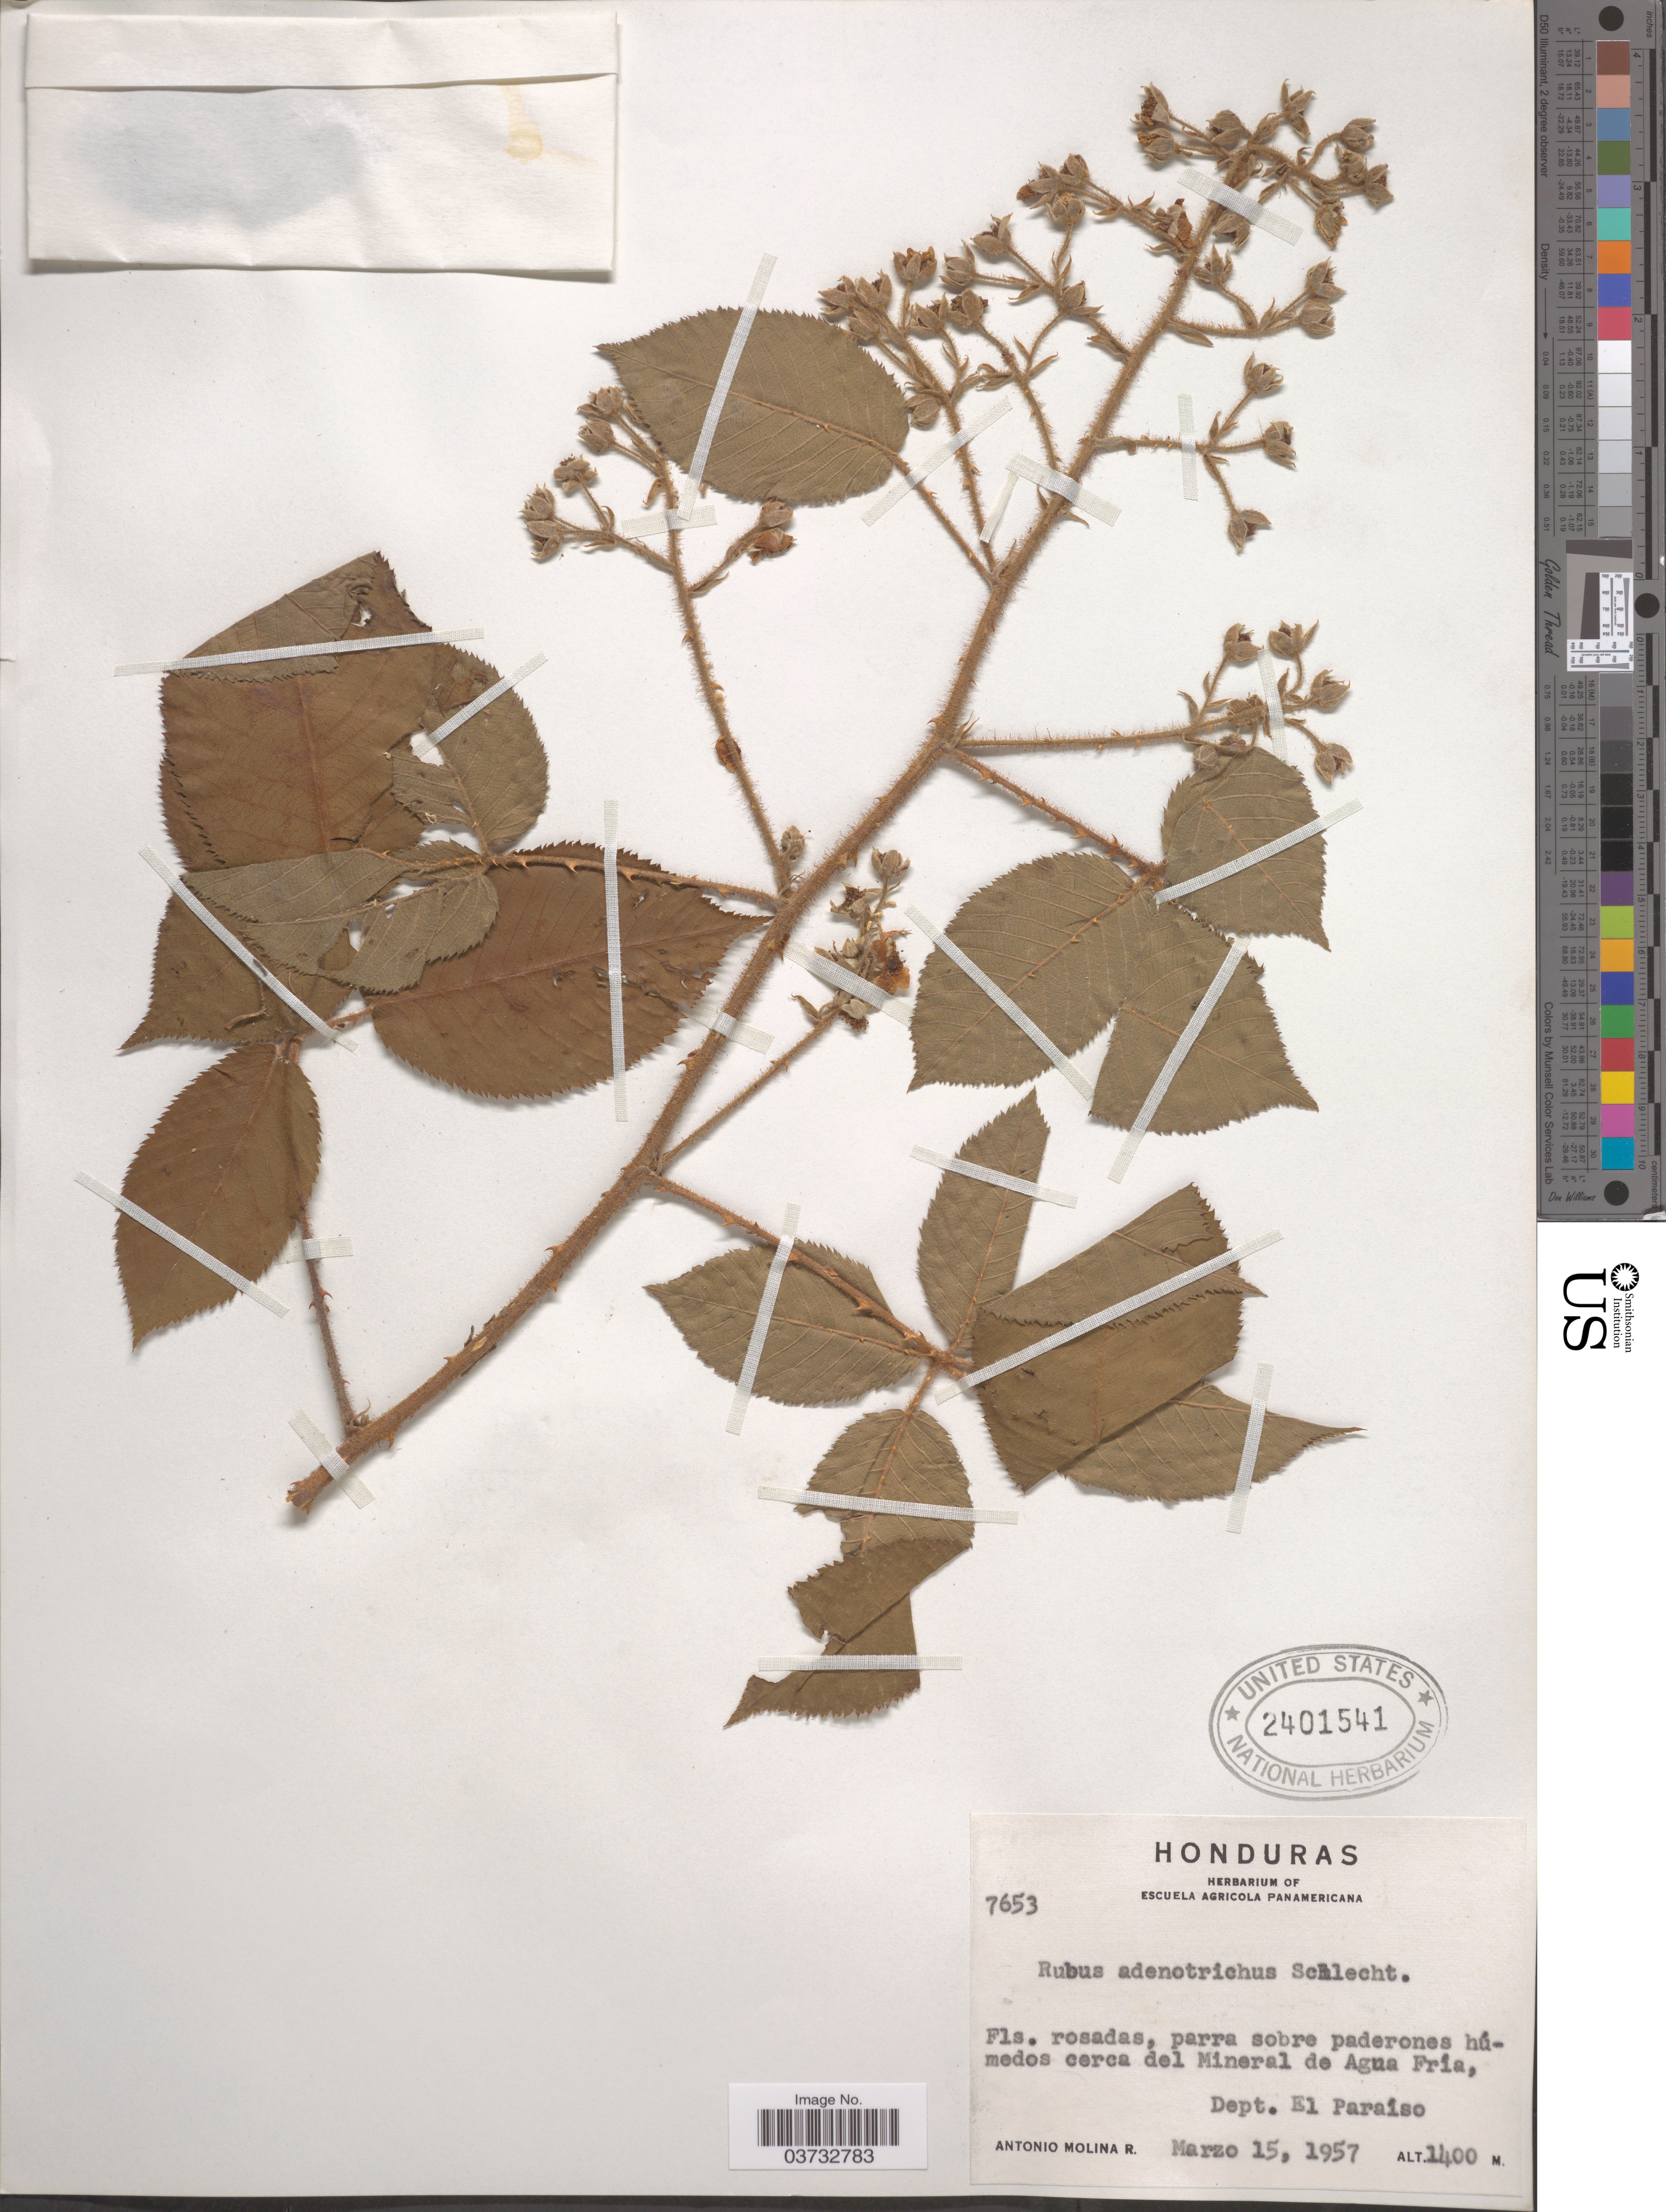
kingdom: Plantae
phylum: Tracheophyta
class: Magnoliopsida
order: Rosales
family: Rosaceae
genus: Rubus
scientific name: Rubus adenotrichos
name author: Schltdl.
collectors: A. Molina R.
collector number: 7653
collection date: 1957-03-15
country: Honduras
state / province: El Paraiso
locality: Cerca del Mineral de Agua Fria, Dept. El Paraíso.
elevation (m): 1400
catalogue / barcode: US 2401541